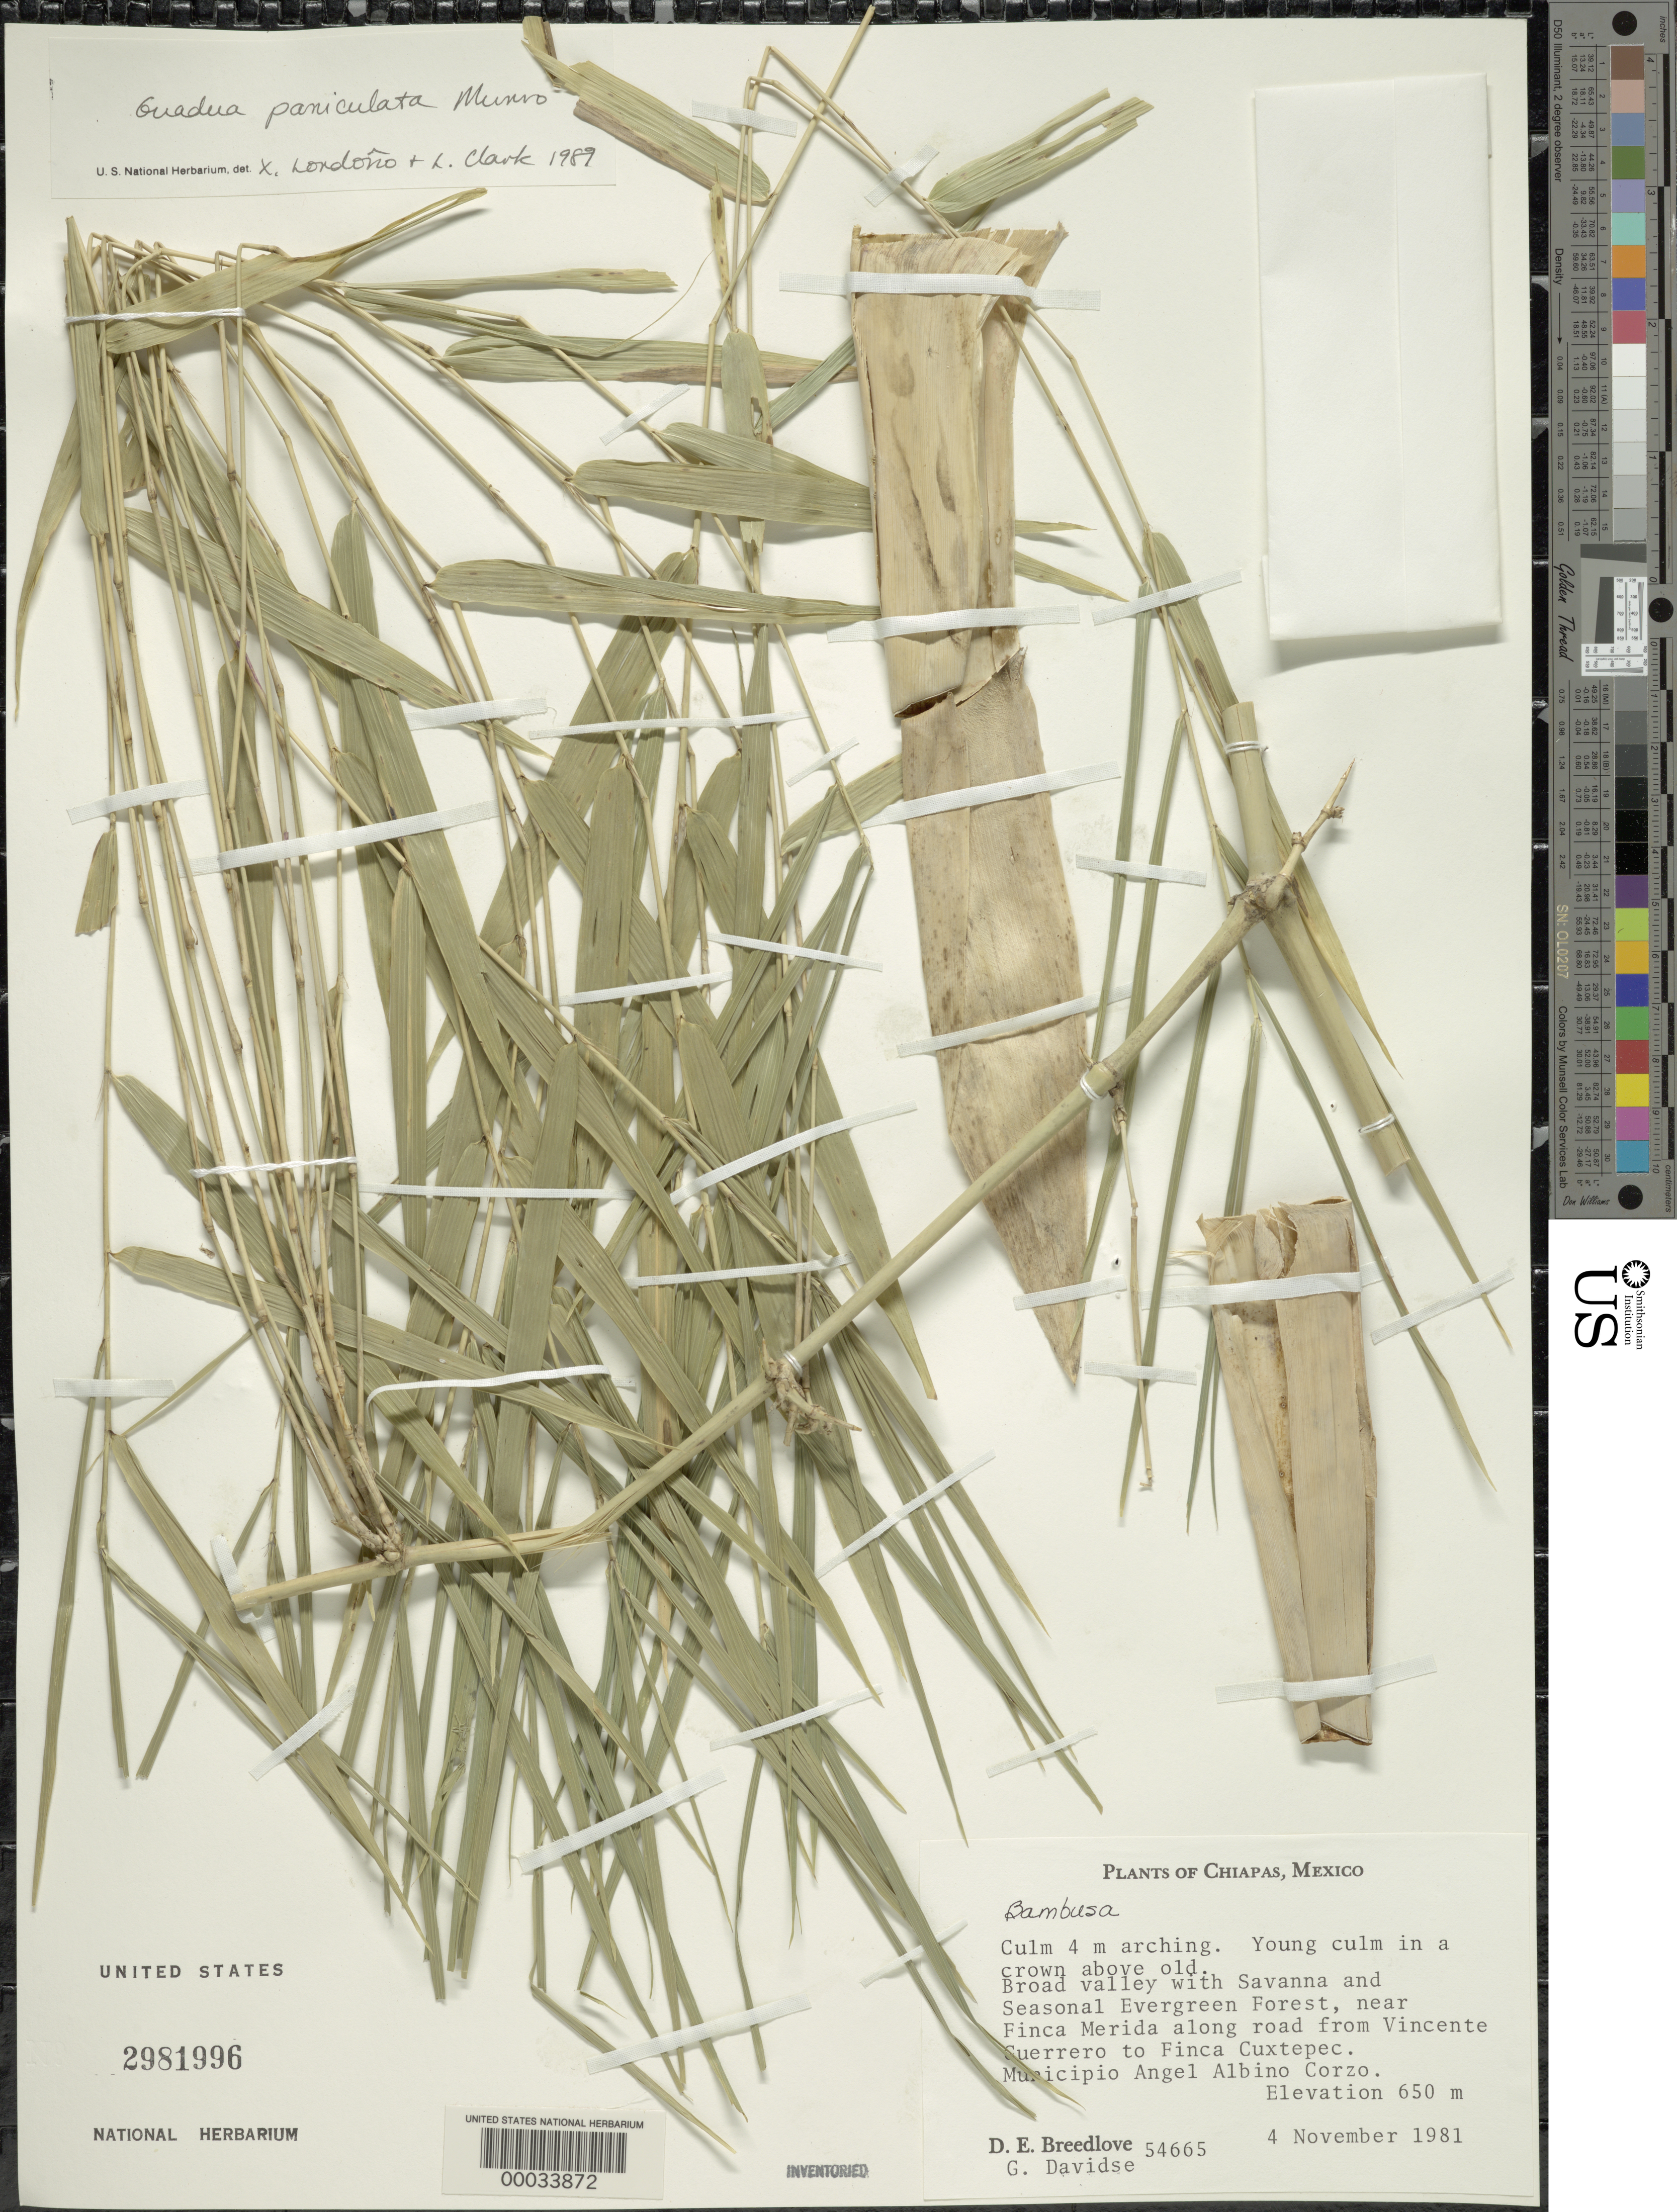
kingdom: Plantae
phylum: Tracheophyta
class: Liliopsida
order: Poales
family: Poaceae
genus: Guadua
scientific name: Guadua refracta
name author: Munro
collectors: D. E. Breedlove & G. Davidse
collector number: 54665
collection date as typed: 04 Nov 1981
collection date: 1981-11-04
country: Mexico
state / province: Chiapas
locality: Finca Merida along road from Vincente Guerreo to Finca Cuxtepec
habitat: Seasonal evergreen forest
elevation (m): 650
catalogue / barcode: US 2981996